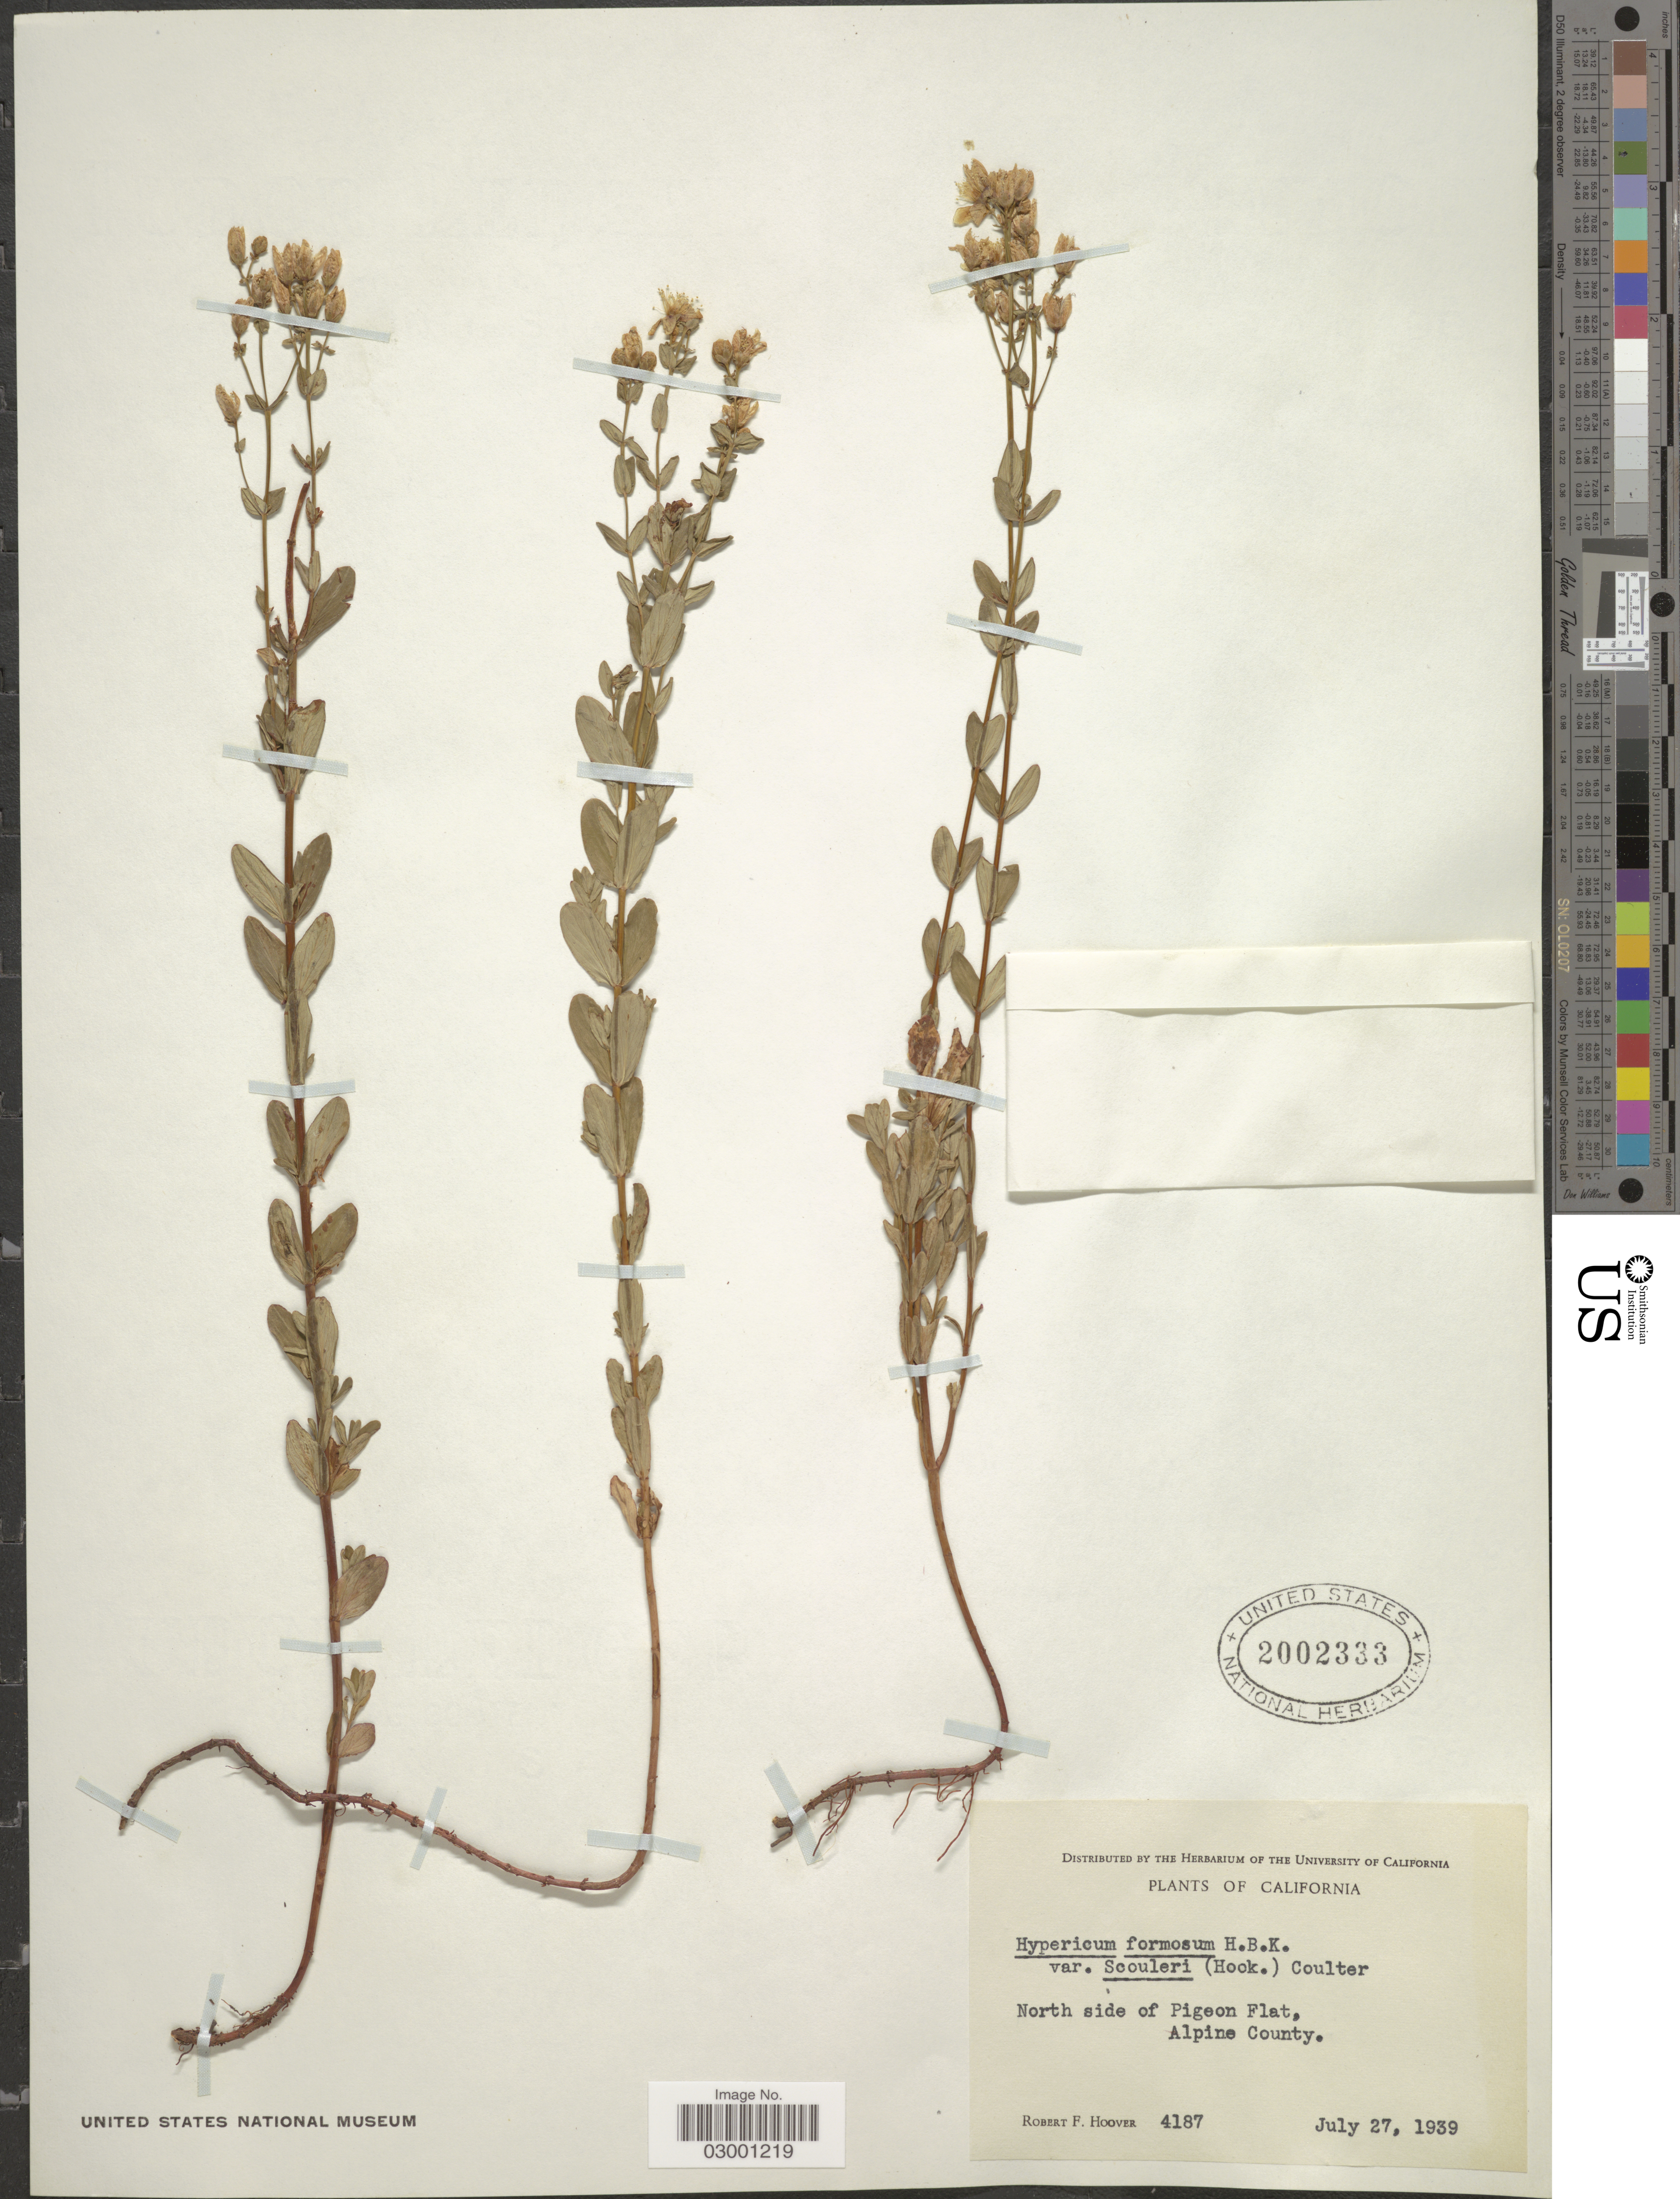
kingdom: Plantae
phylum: Tracheophyta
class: Magnoliopsida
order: Malpighiales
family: Hypericaceae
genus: Hypericum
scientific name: Hypericum formosum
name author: Kunth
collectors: R. F. Hoover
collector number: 4187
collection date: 1939-07-27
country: United States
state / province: California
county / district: Alpine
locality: North side of Pigeon Flat, Alpine County.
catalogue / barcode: US 2002333